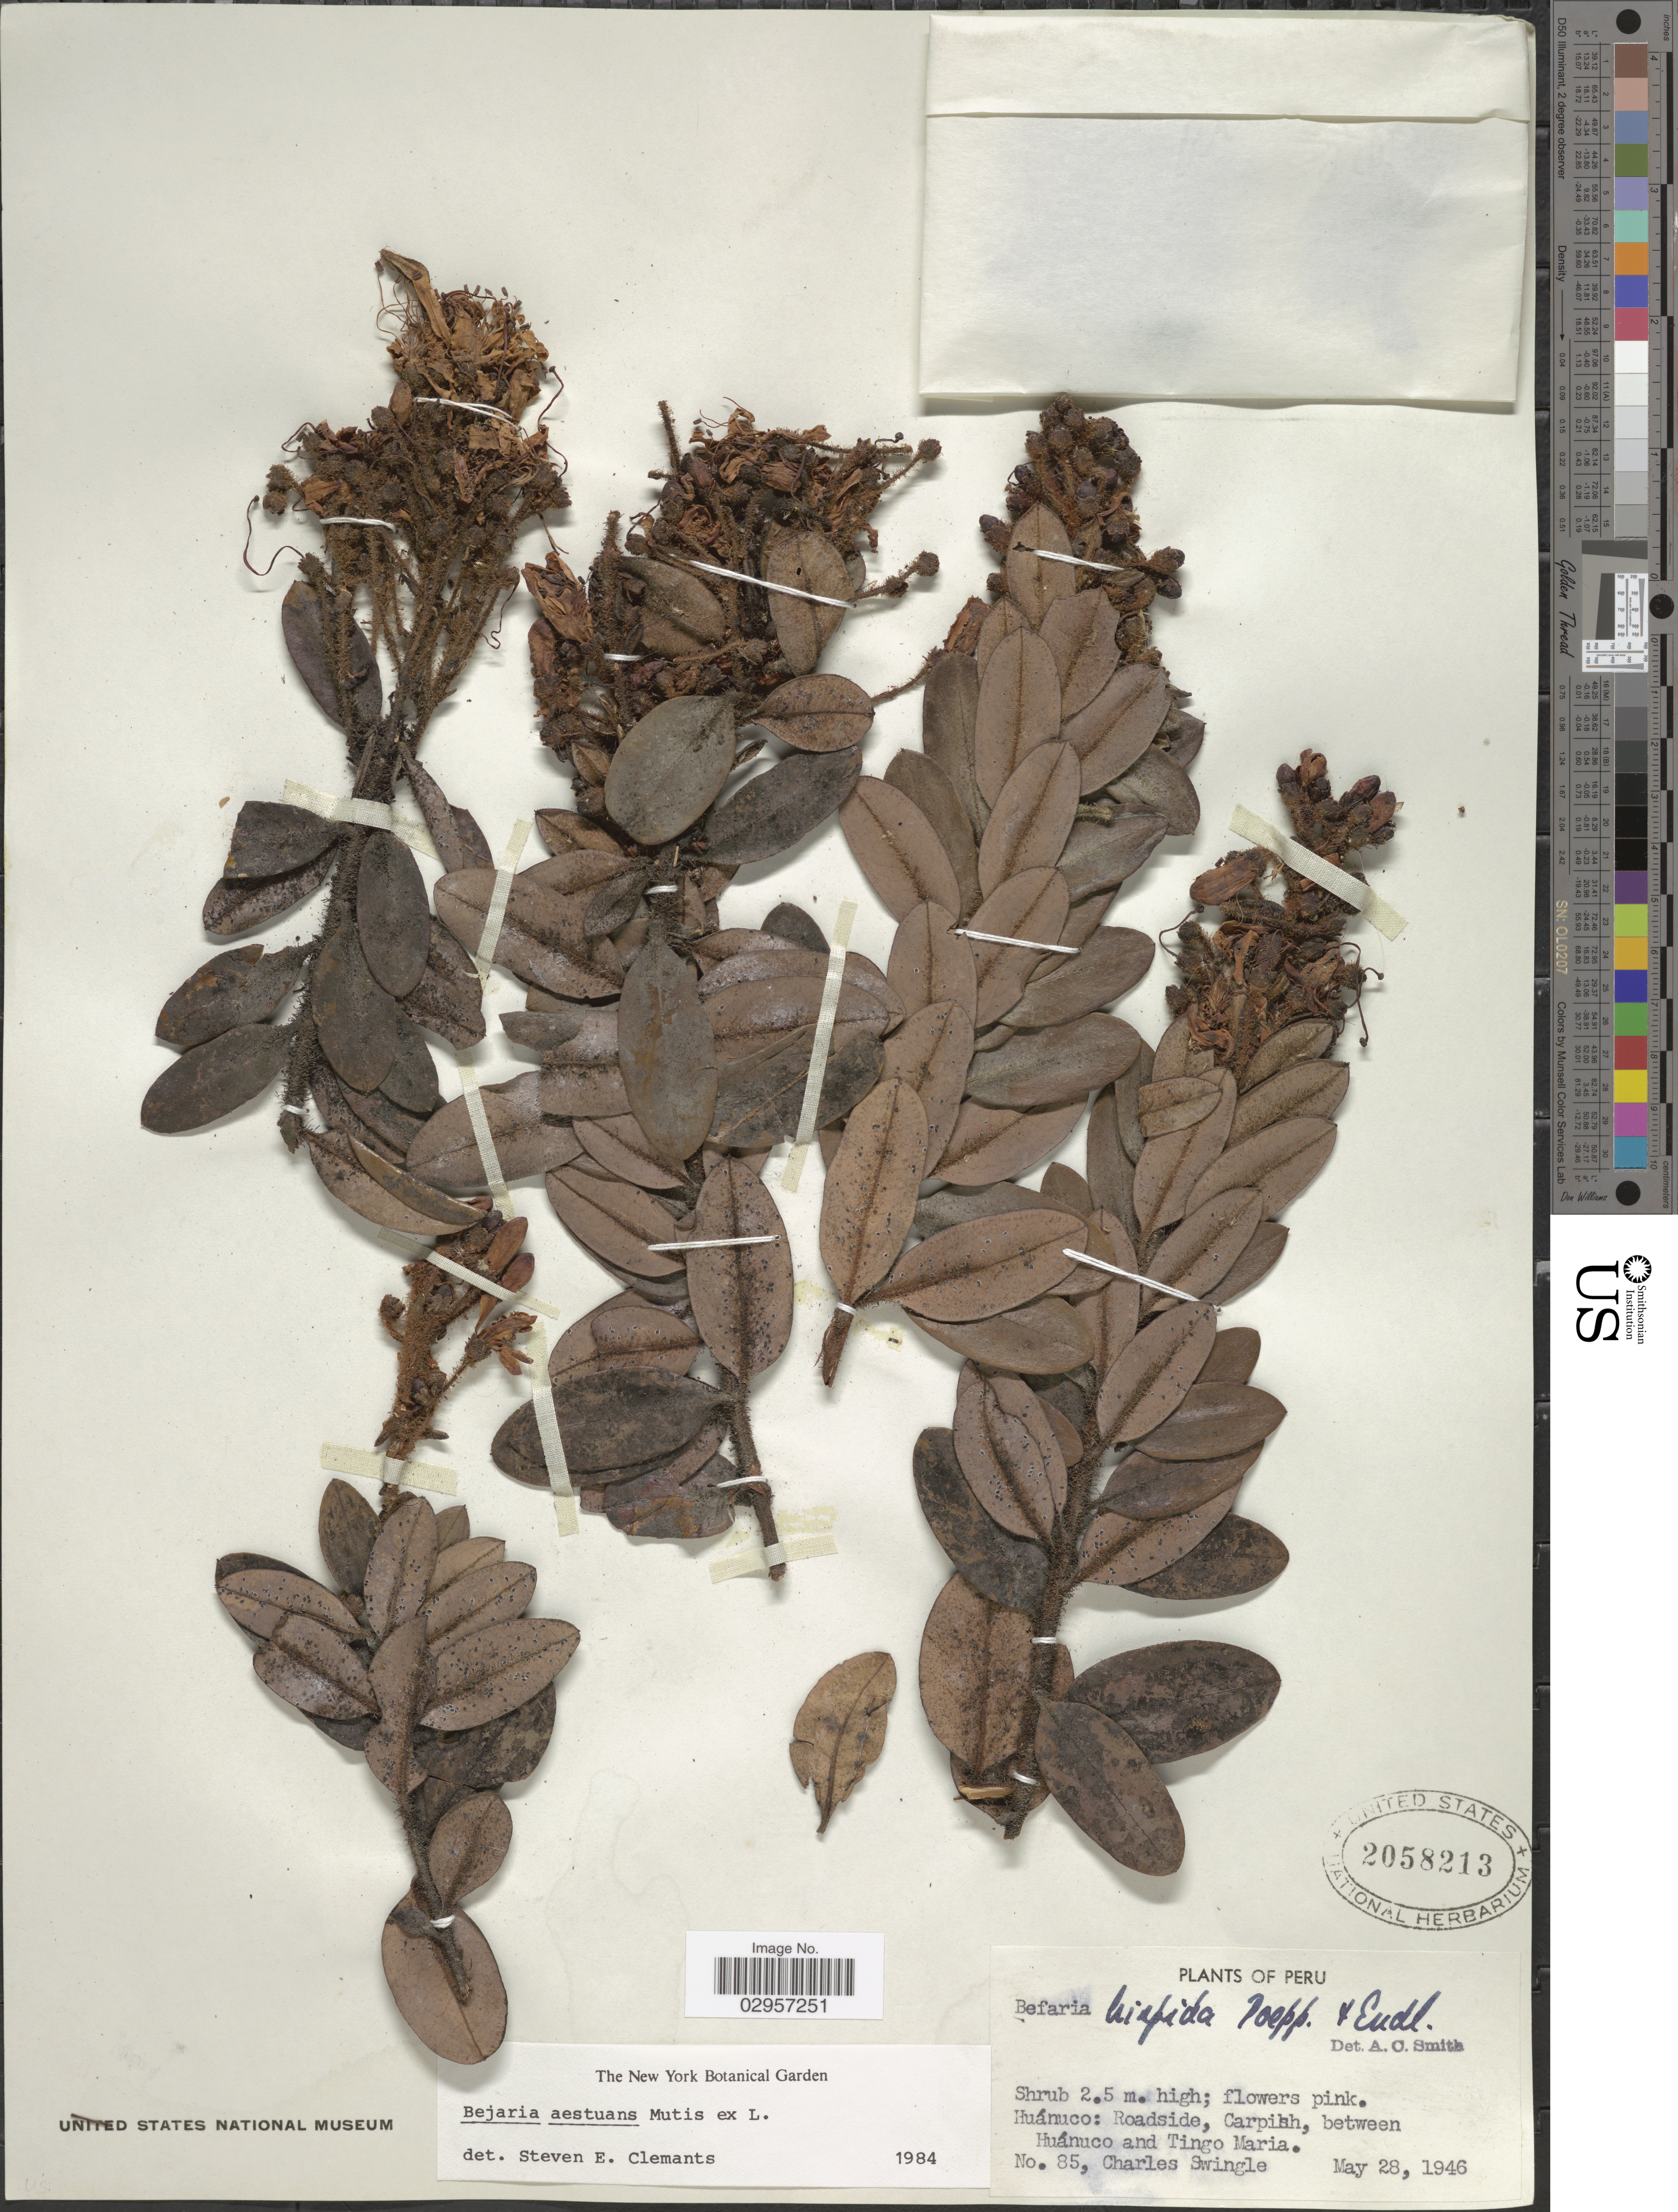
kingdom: Plantae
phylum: Tracheophyta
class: Magnoliopsida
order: Ericales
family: Ericaceae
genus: Befaria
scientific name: Befaria aestuans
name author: Mutis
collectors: C. Swingle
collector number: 85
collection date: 1946-05-28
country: Peru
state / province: Huánuco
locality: Huánuco: Roadside, Carpish, between Huánuco and Tingo Maria.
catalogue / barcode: US 2058213